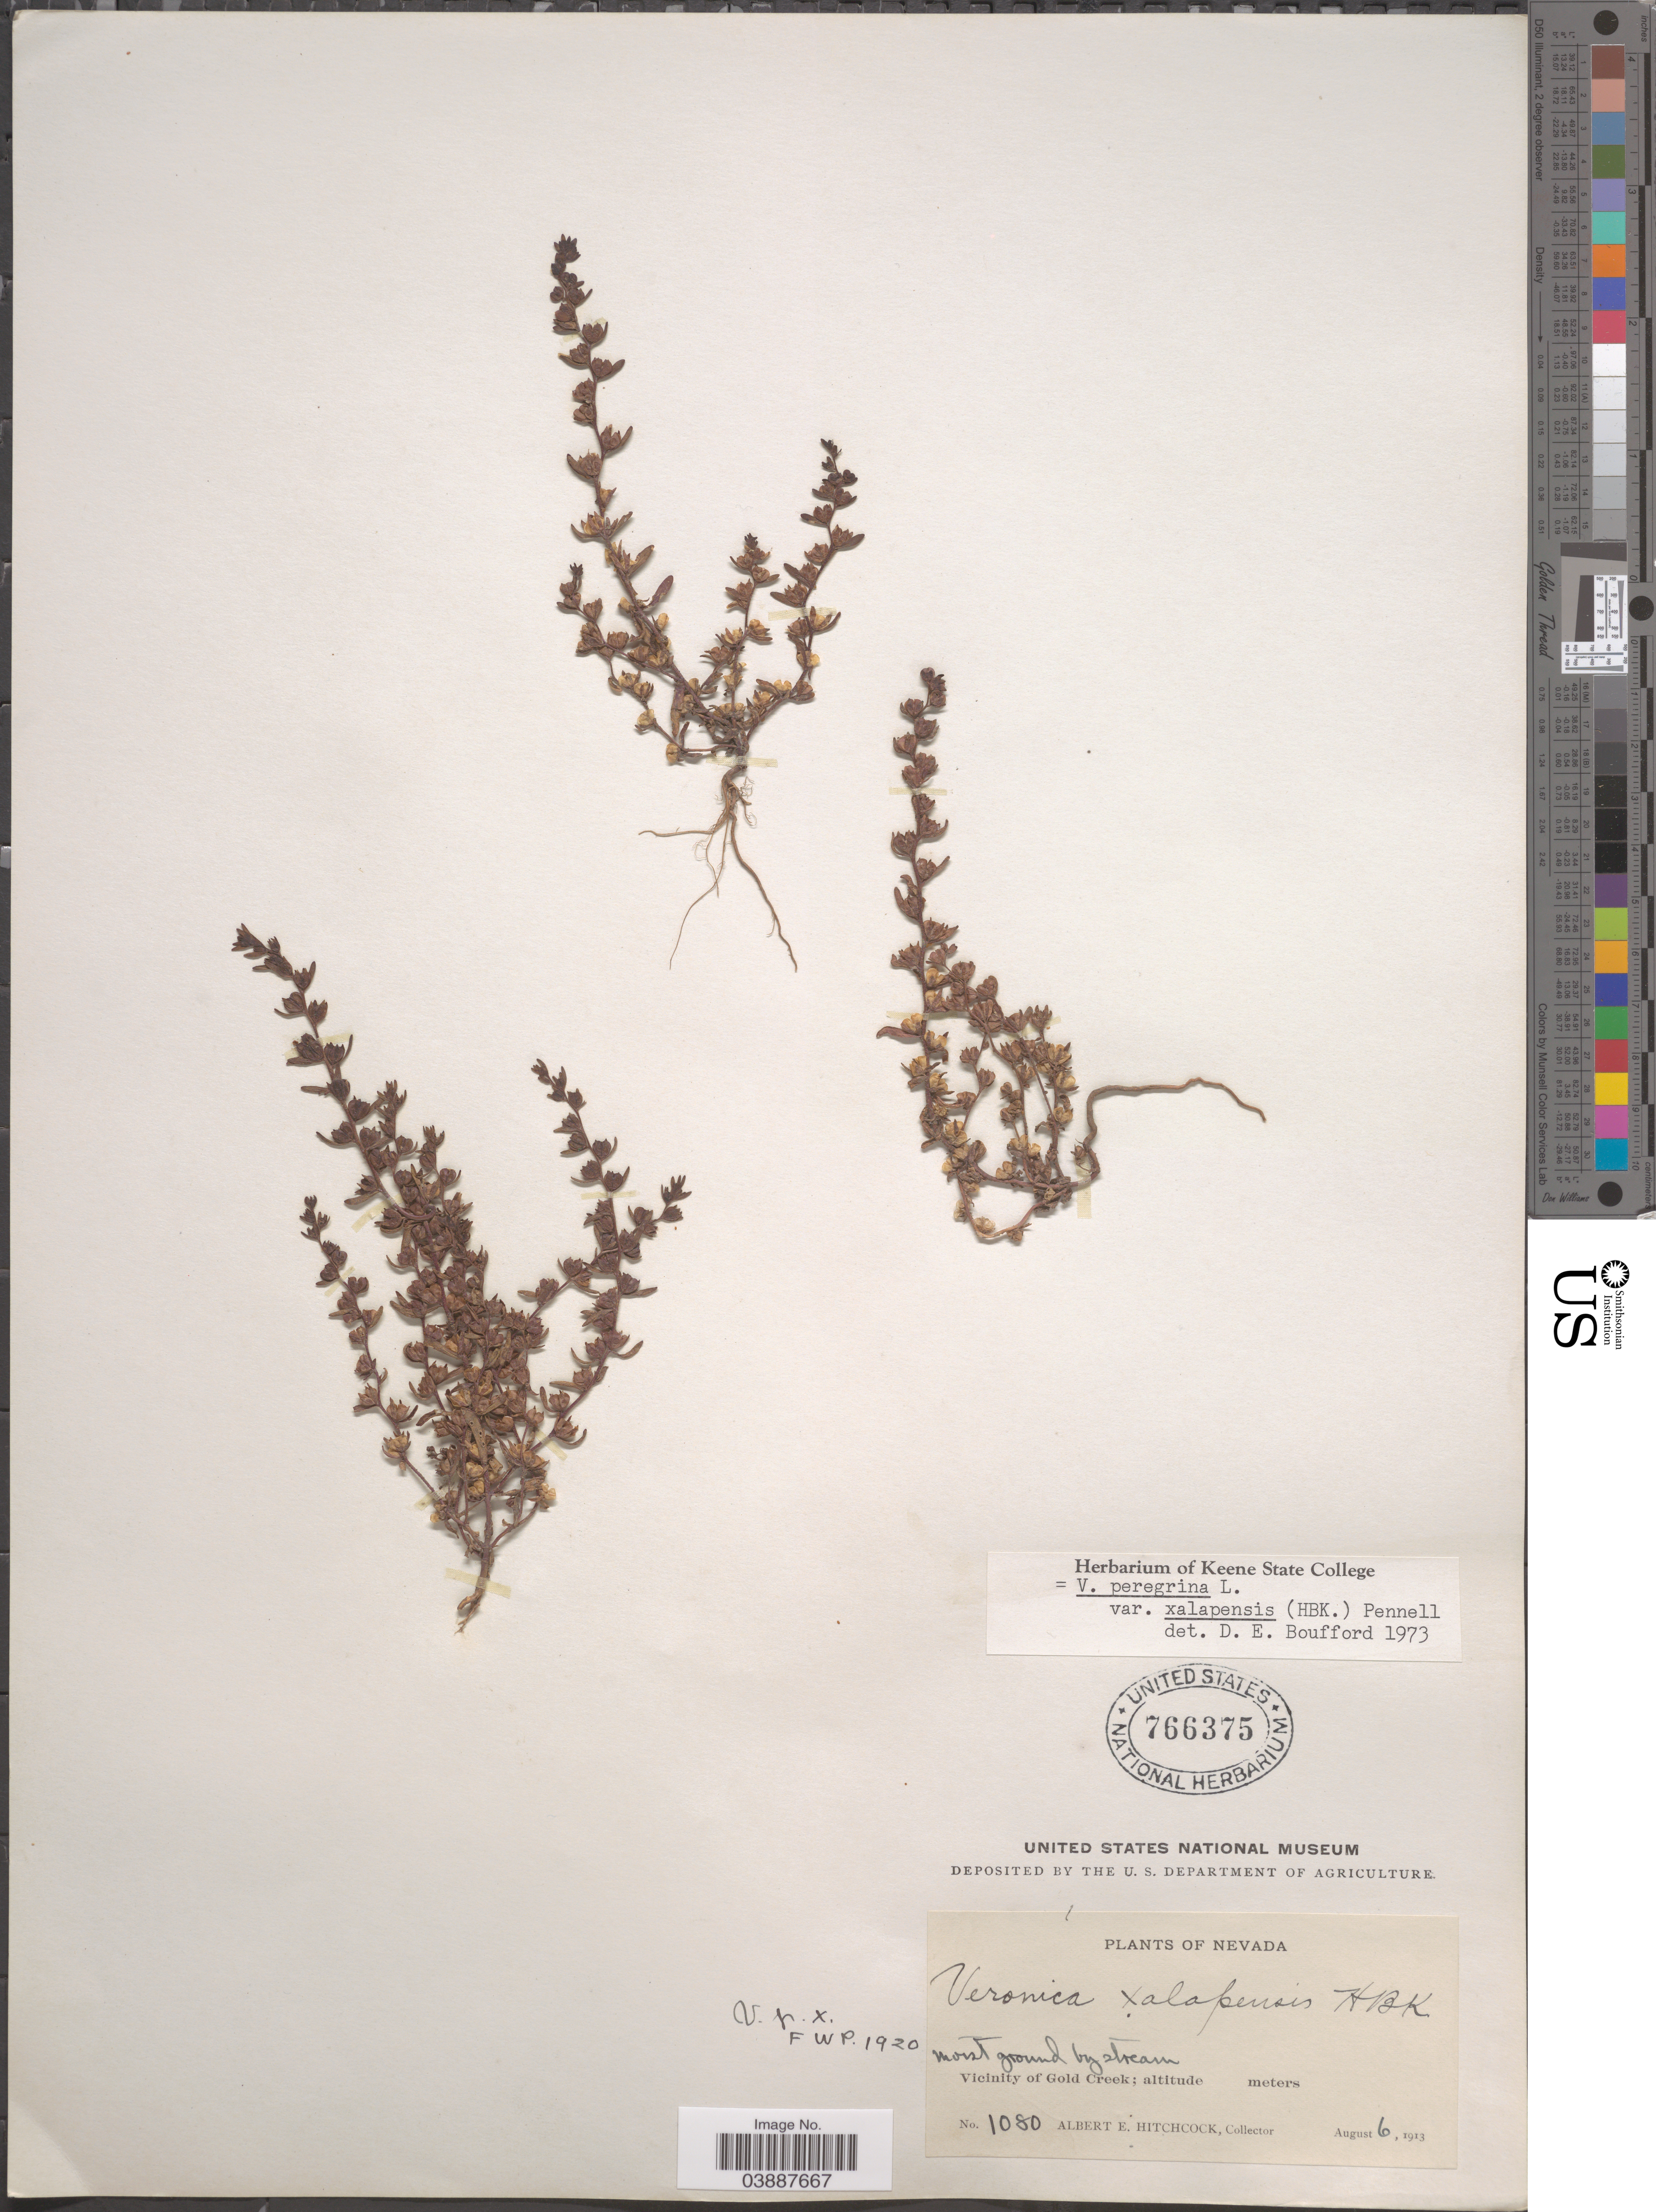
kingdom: Plantae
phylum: Tracheophyta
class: Magnoliopsida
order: Lamiales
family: Plantaginaceae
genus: Veronica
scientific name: Veronica peregrina var. xalapensis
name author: Kunth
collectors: A. Hitchcock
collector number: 1080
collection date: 1913-08-06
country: United States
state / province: Nevada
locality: Vicinity of Gold Creek.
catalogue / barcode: US 766375